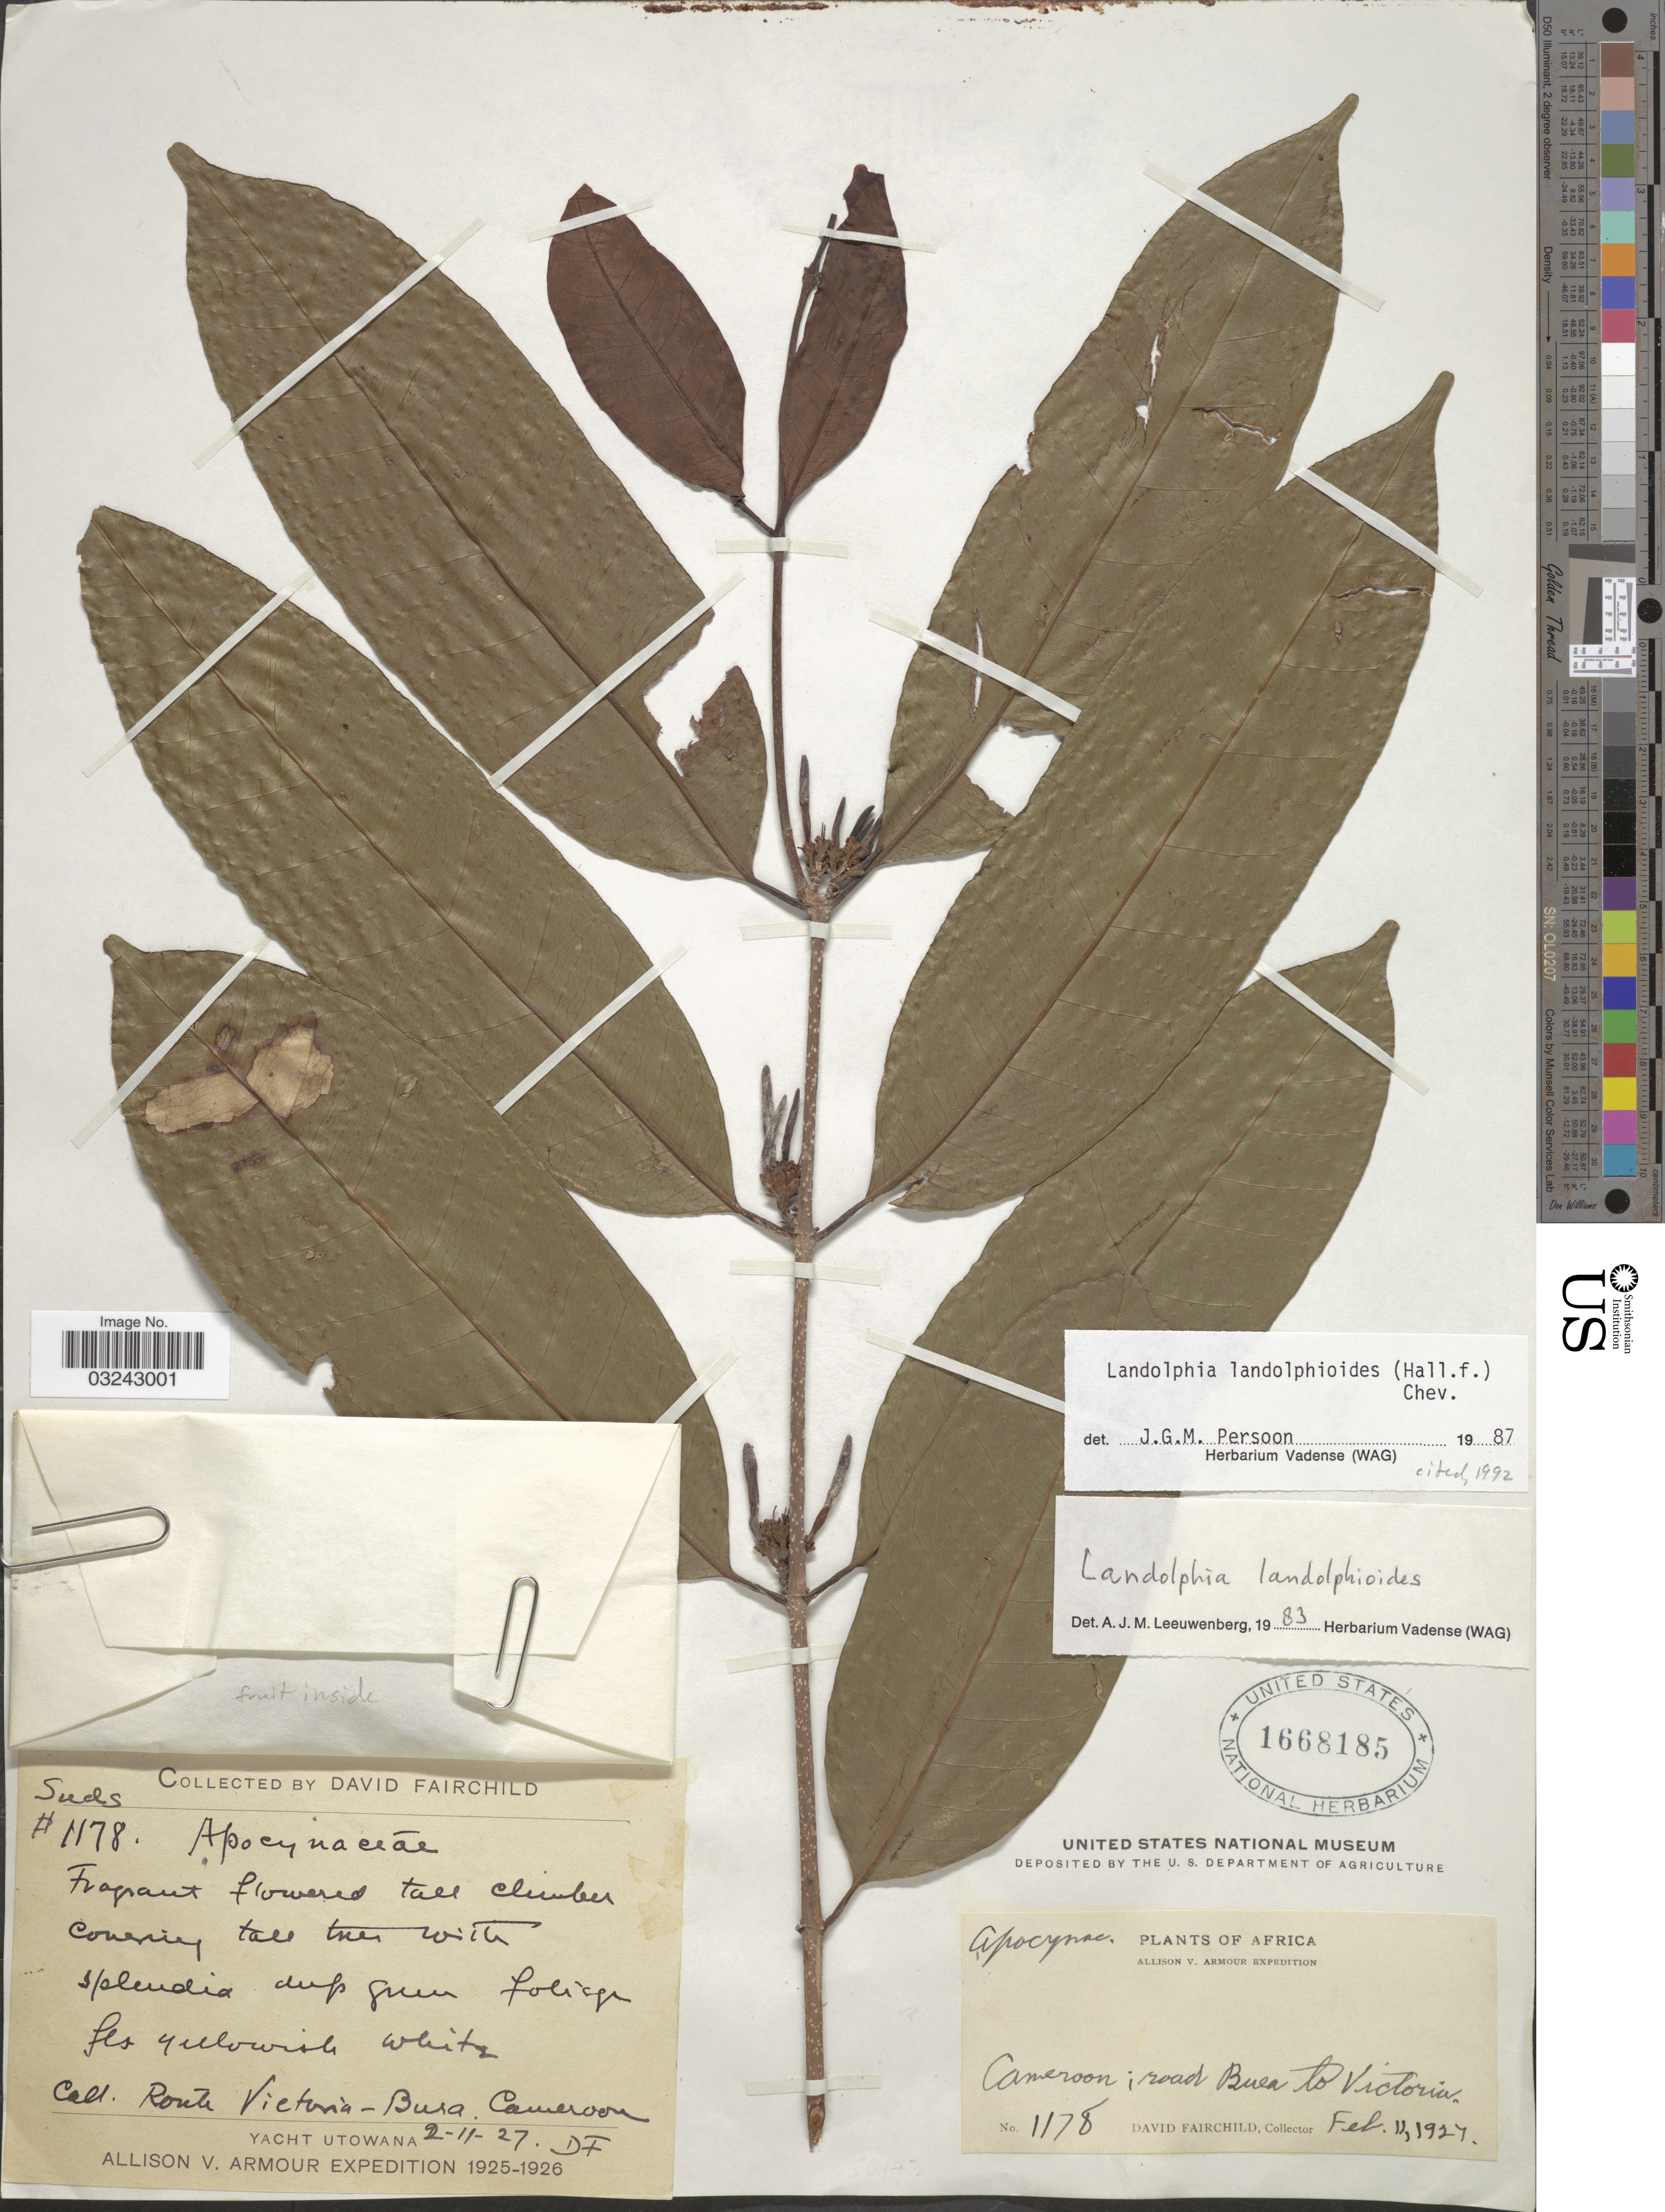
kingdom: Plantae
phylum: Tracheophyta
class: Magnoliopsida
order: Gentianales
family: Apocynaceae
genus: Landolphia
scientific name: Landolphia landolphioides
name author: (Hallier f.) A. Chev.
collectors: D. Fairchild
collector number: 1178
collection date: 1927-02-11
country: Cameroon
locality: Road Buea to Victoria, Route Victoria - Buea.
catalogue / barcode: US 1668185